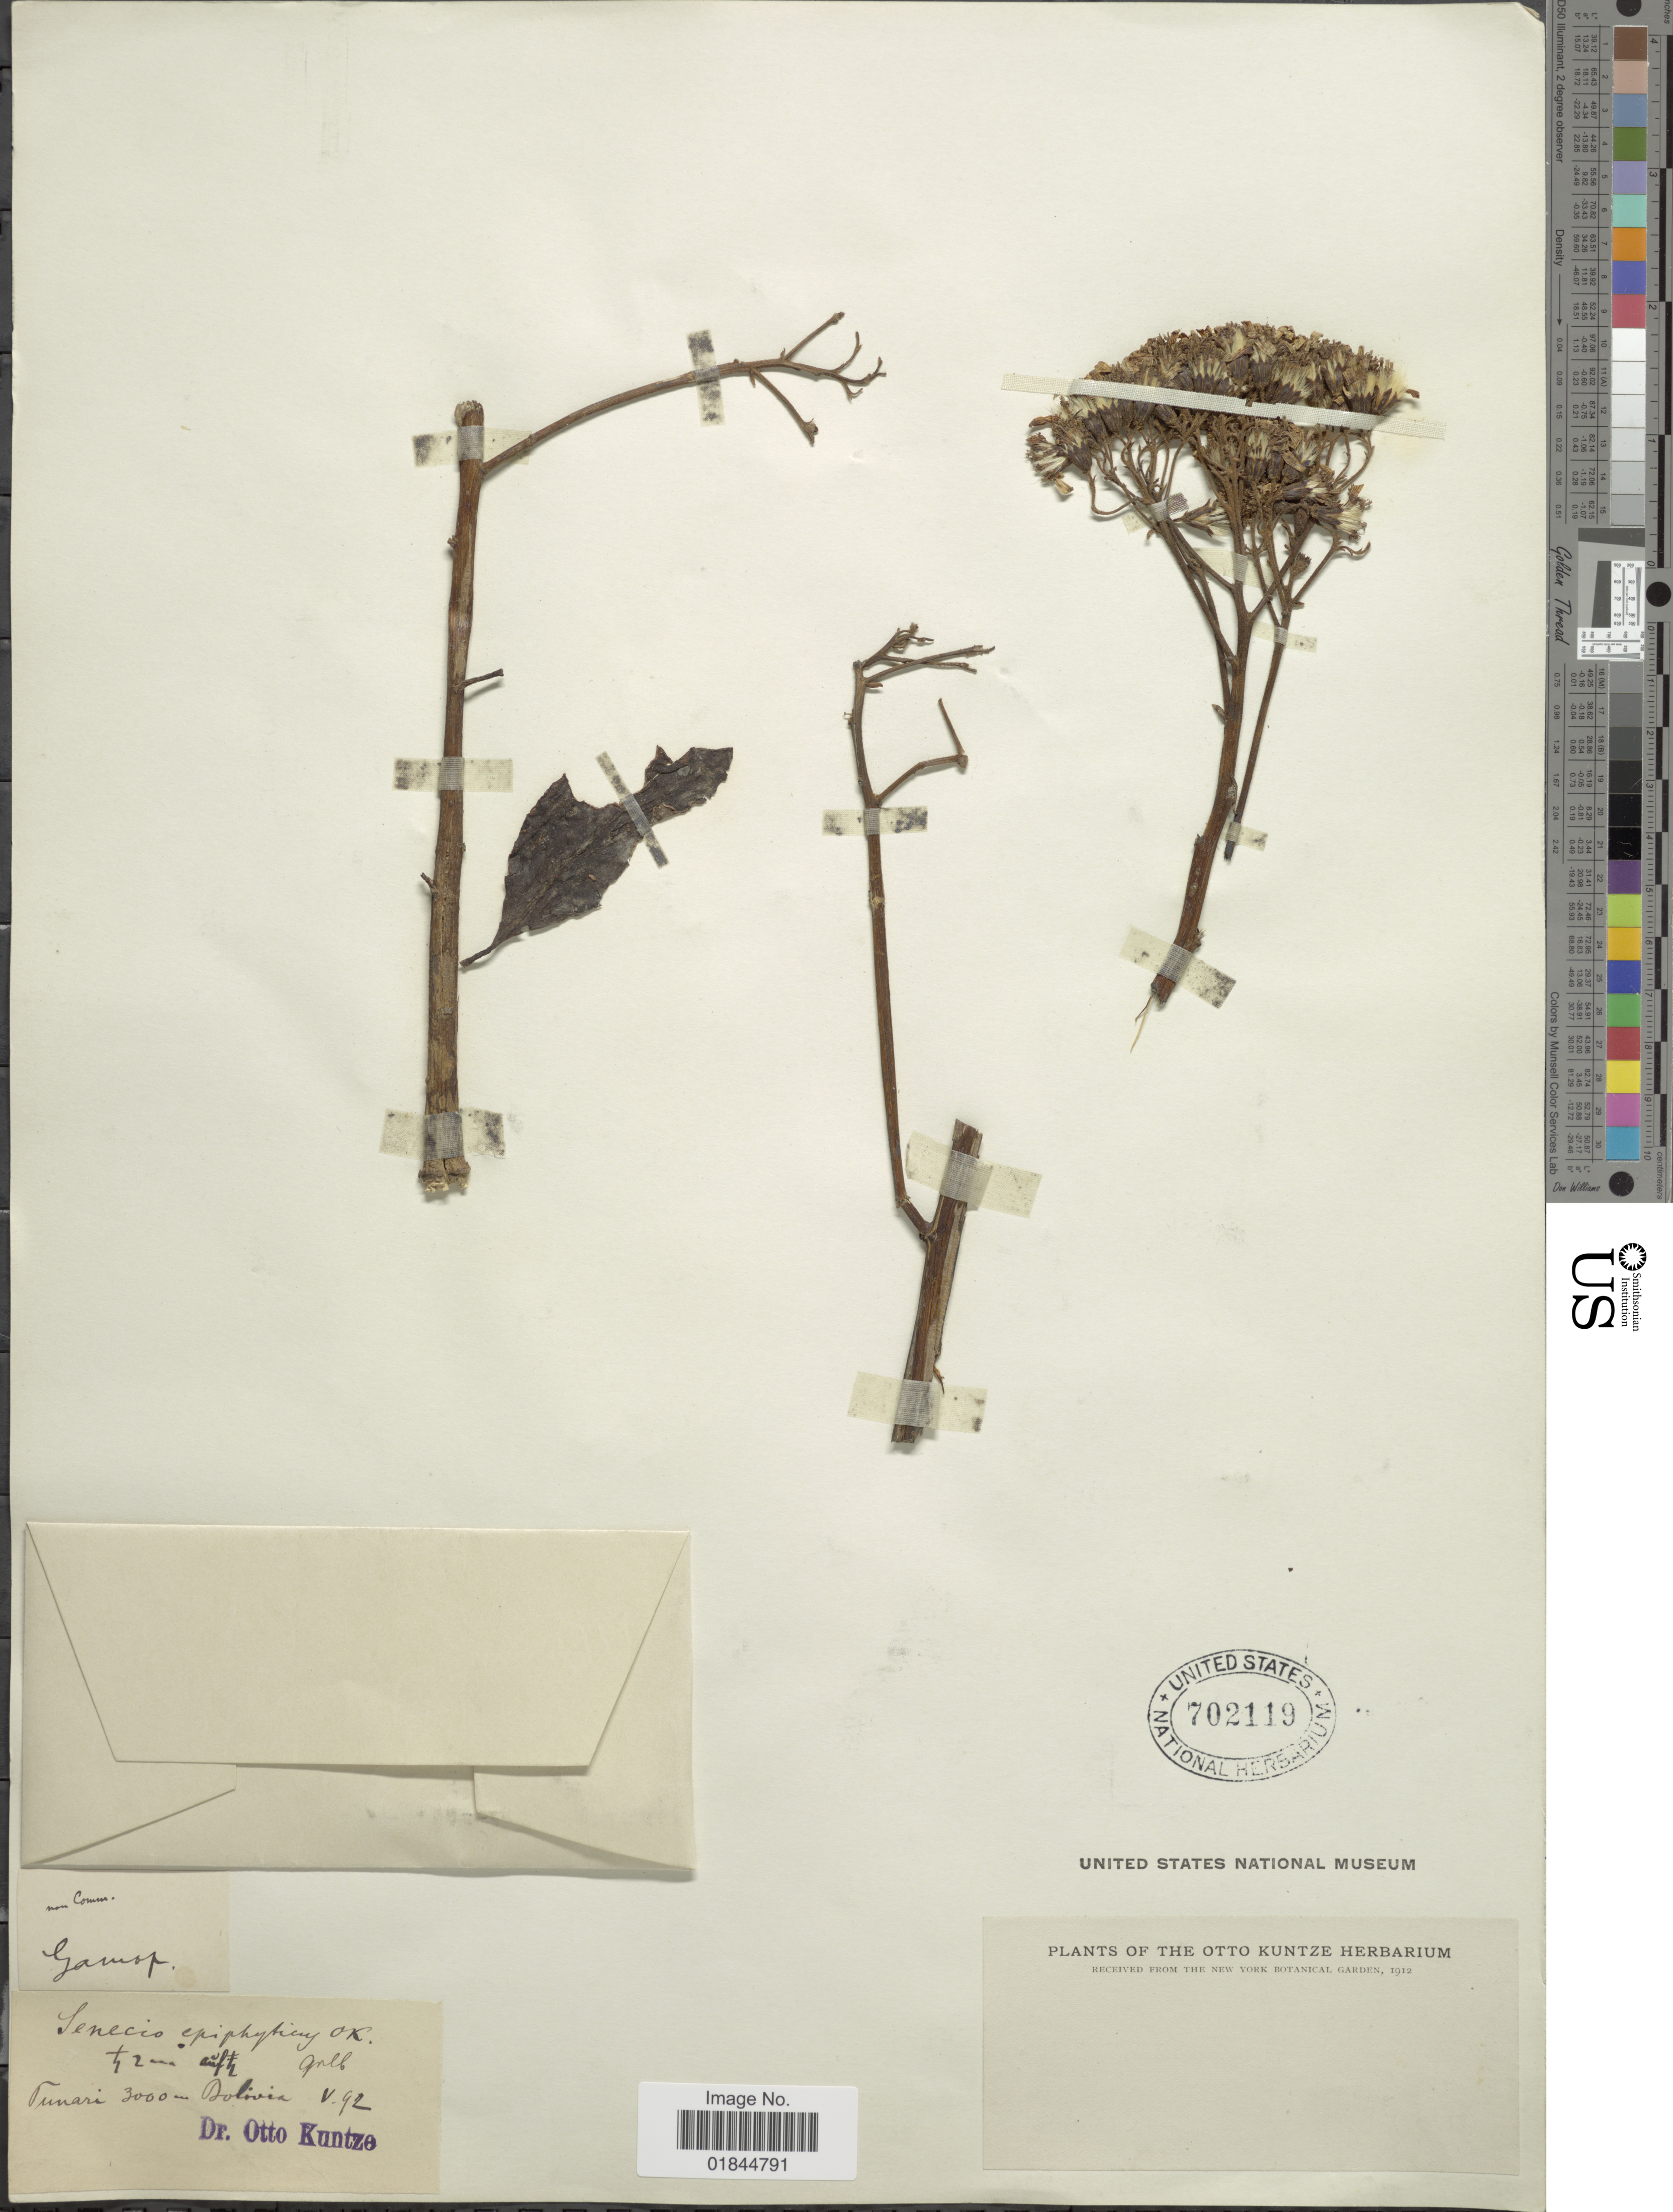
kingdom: Plantae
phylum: Tracheophyta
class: Magnoliopsida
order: Asterales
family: Asteraceae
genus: Pentacalia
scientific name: Pentacalia epiphytica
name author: (Kuntze) Cuatrec.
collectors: C.E.O. Kuntze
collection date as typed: Transcribed d/m/y: /5/92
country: Bolivia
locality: Tunari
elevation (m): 3000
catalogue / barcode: US 702119